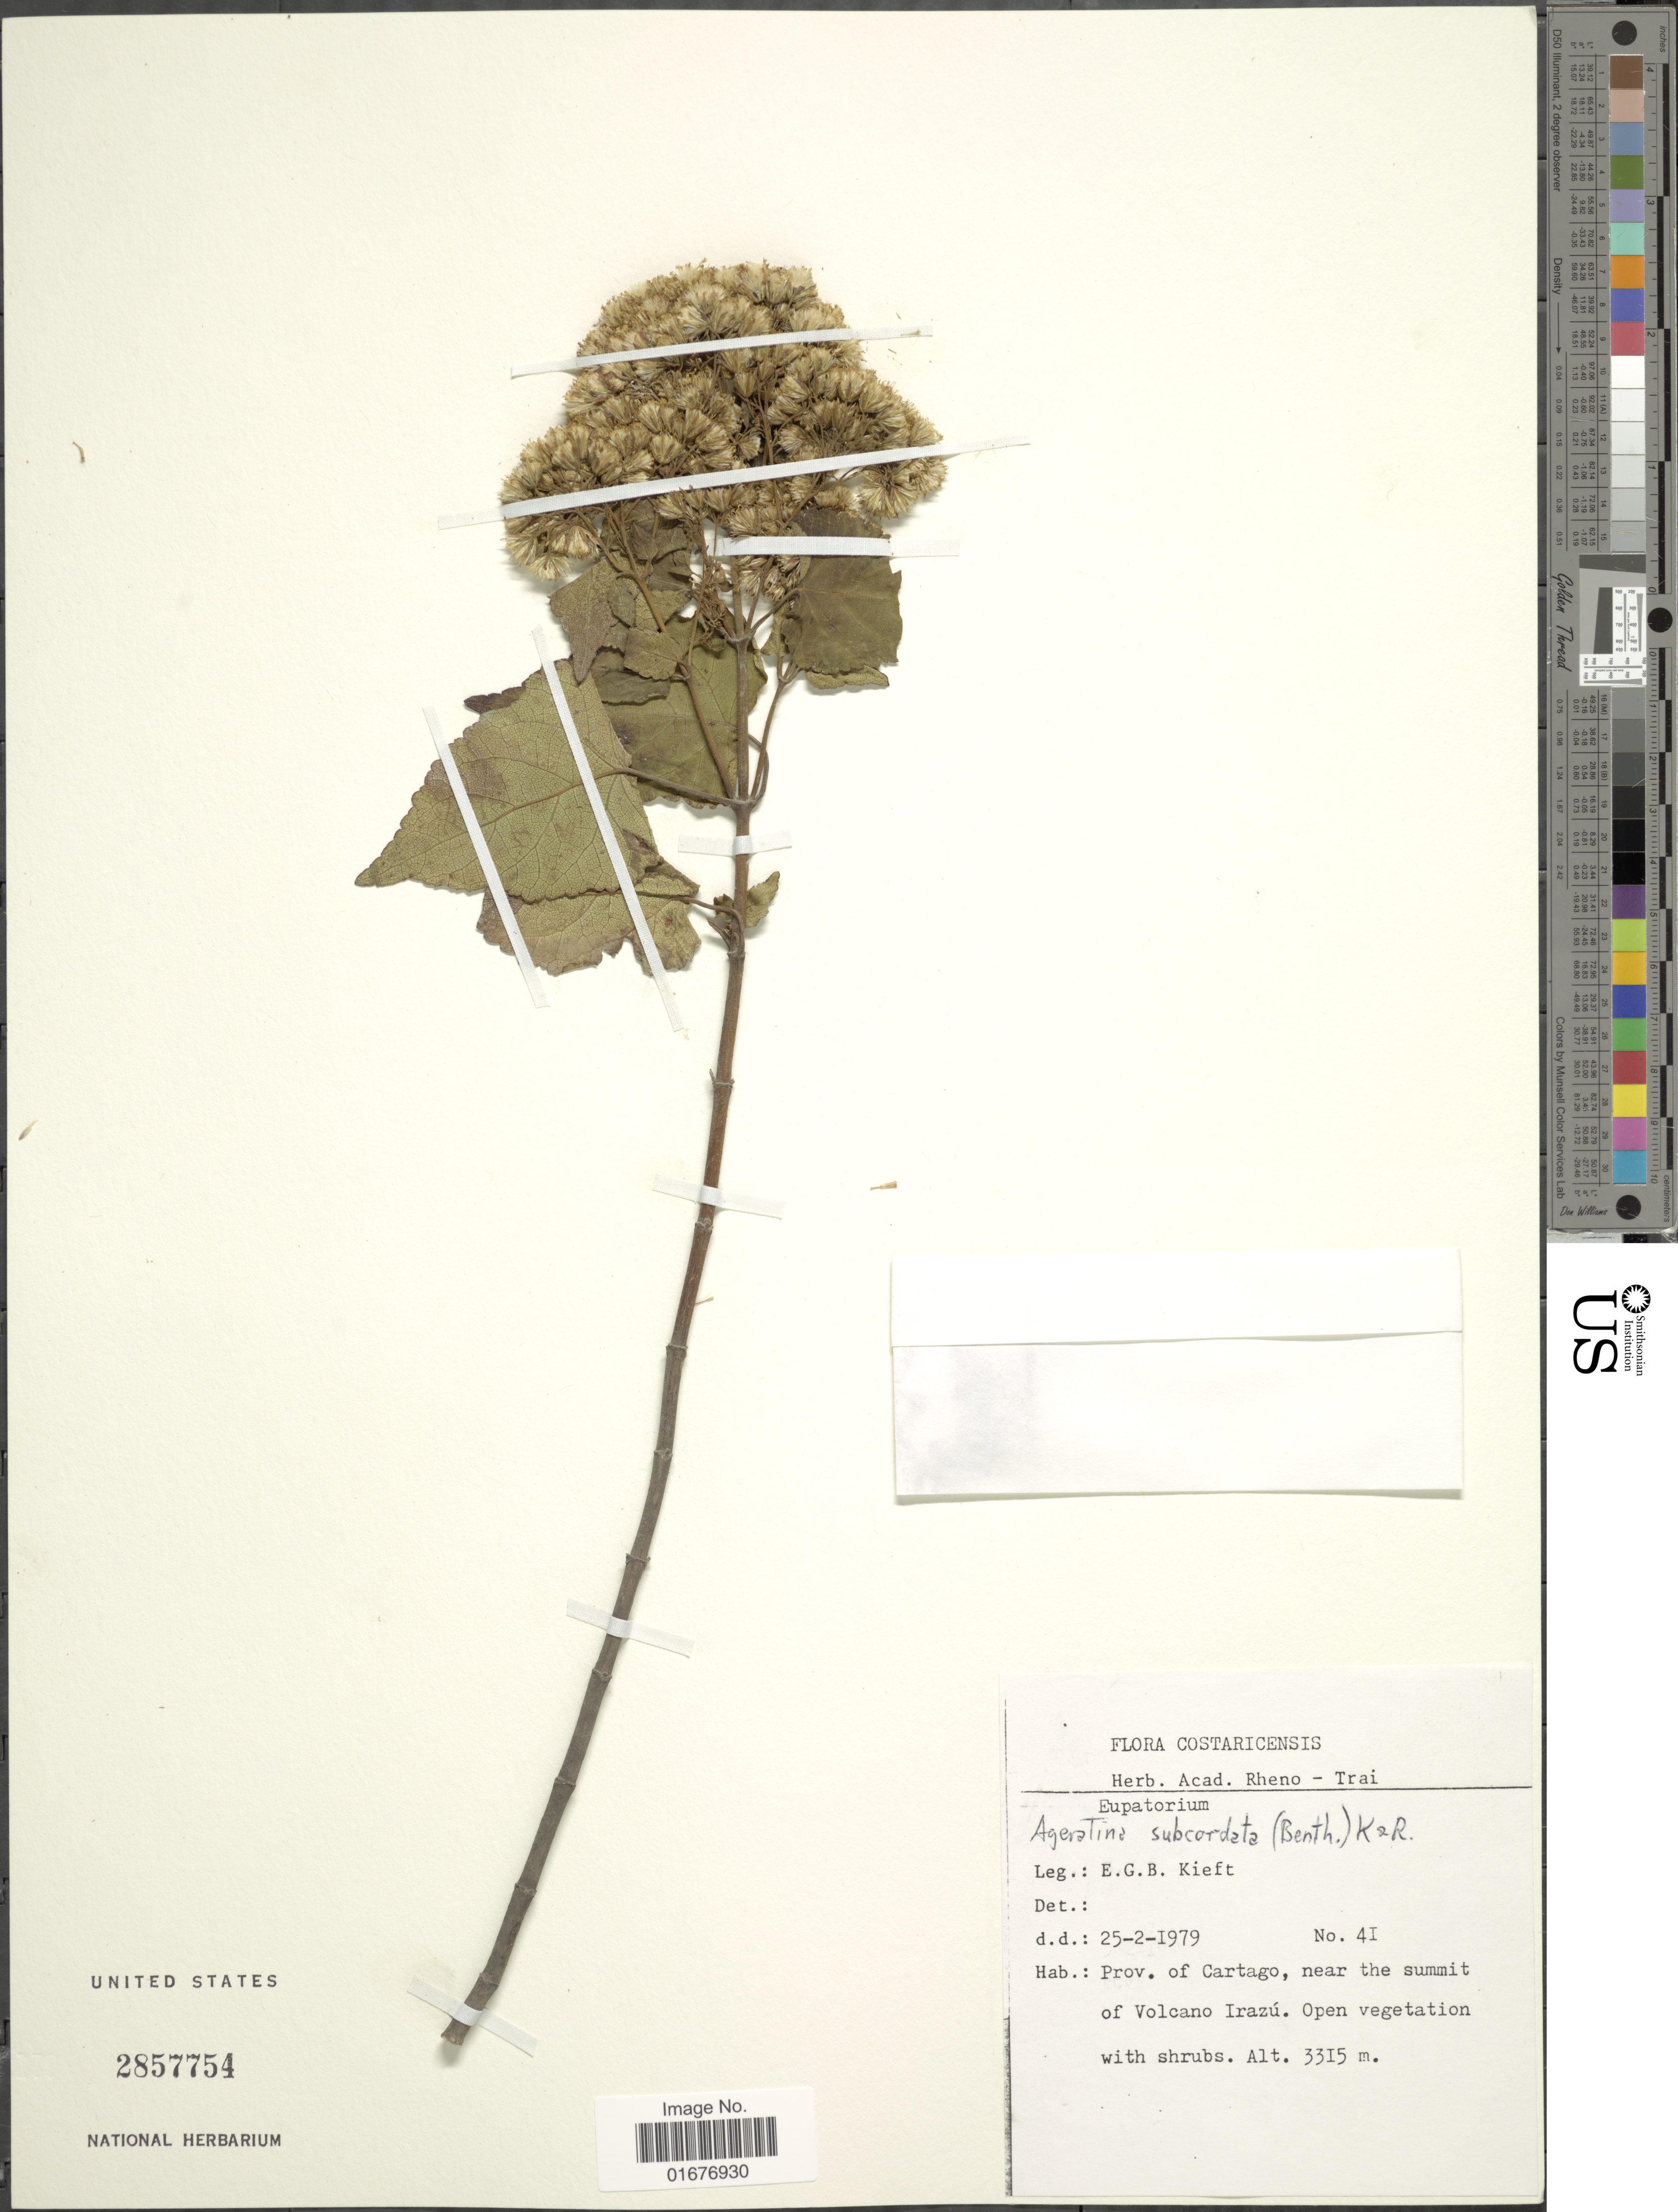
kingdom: Plantae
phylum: Tracheophyta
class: Magnoliopsida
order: Asterales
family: Asteraceae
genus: Ageratina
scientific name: Ageratina subcordata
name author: (Benth. ex Oerst.) R.M. King & H. Rob.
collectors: E. Kieft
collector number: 41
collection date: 1979-02-25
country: Costa Rica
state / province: Cartago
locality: Costaricensis, Near the summit of Volcano Irazu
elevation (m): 3315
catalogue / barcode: US 2857754